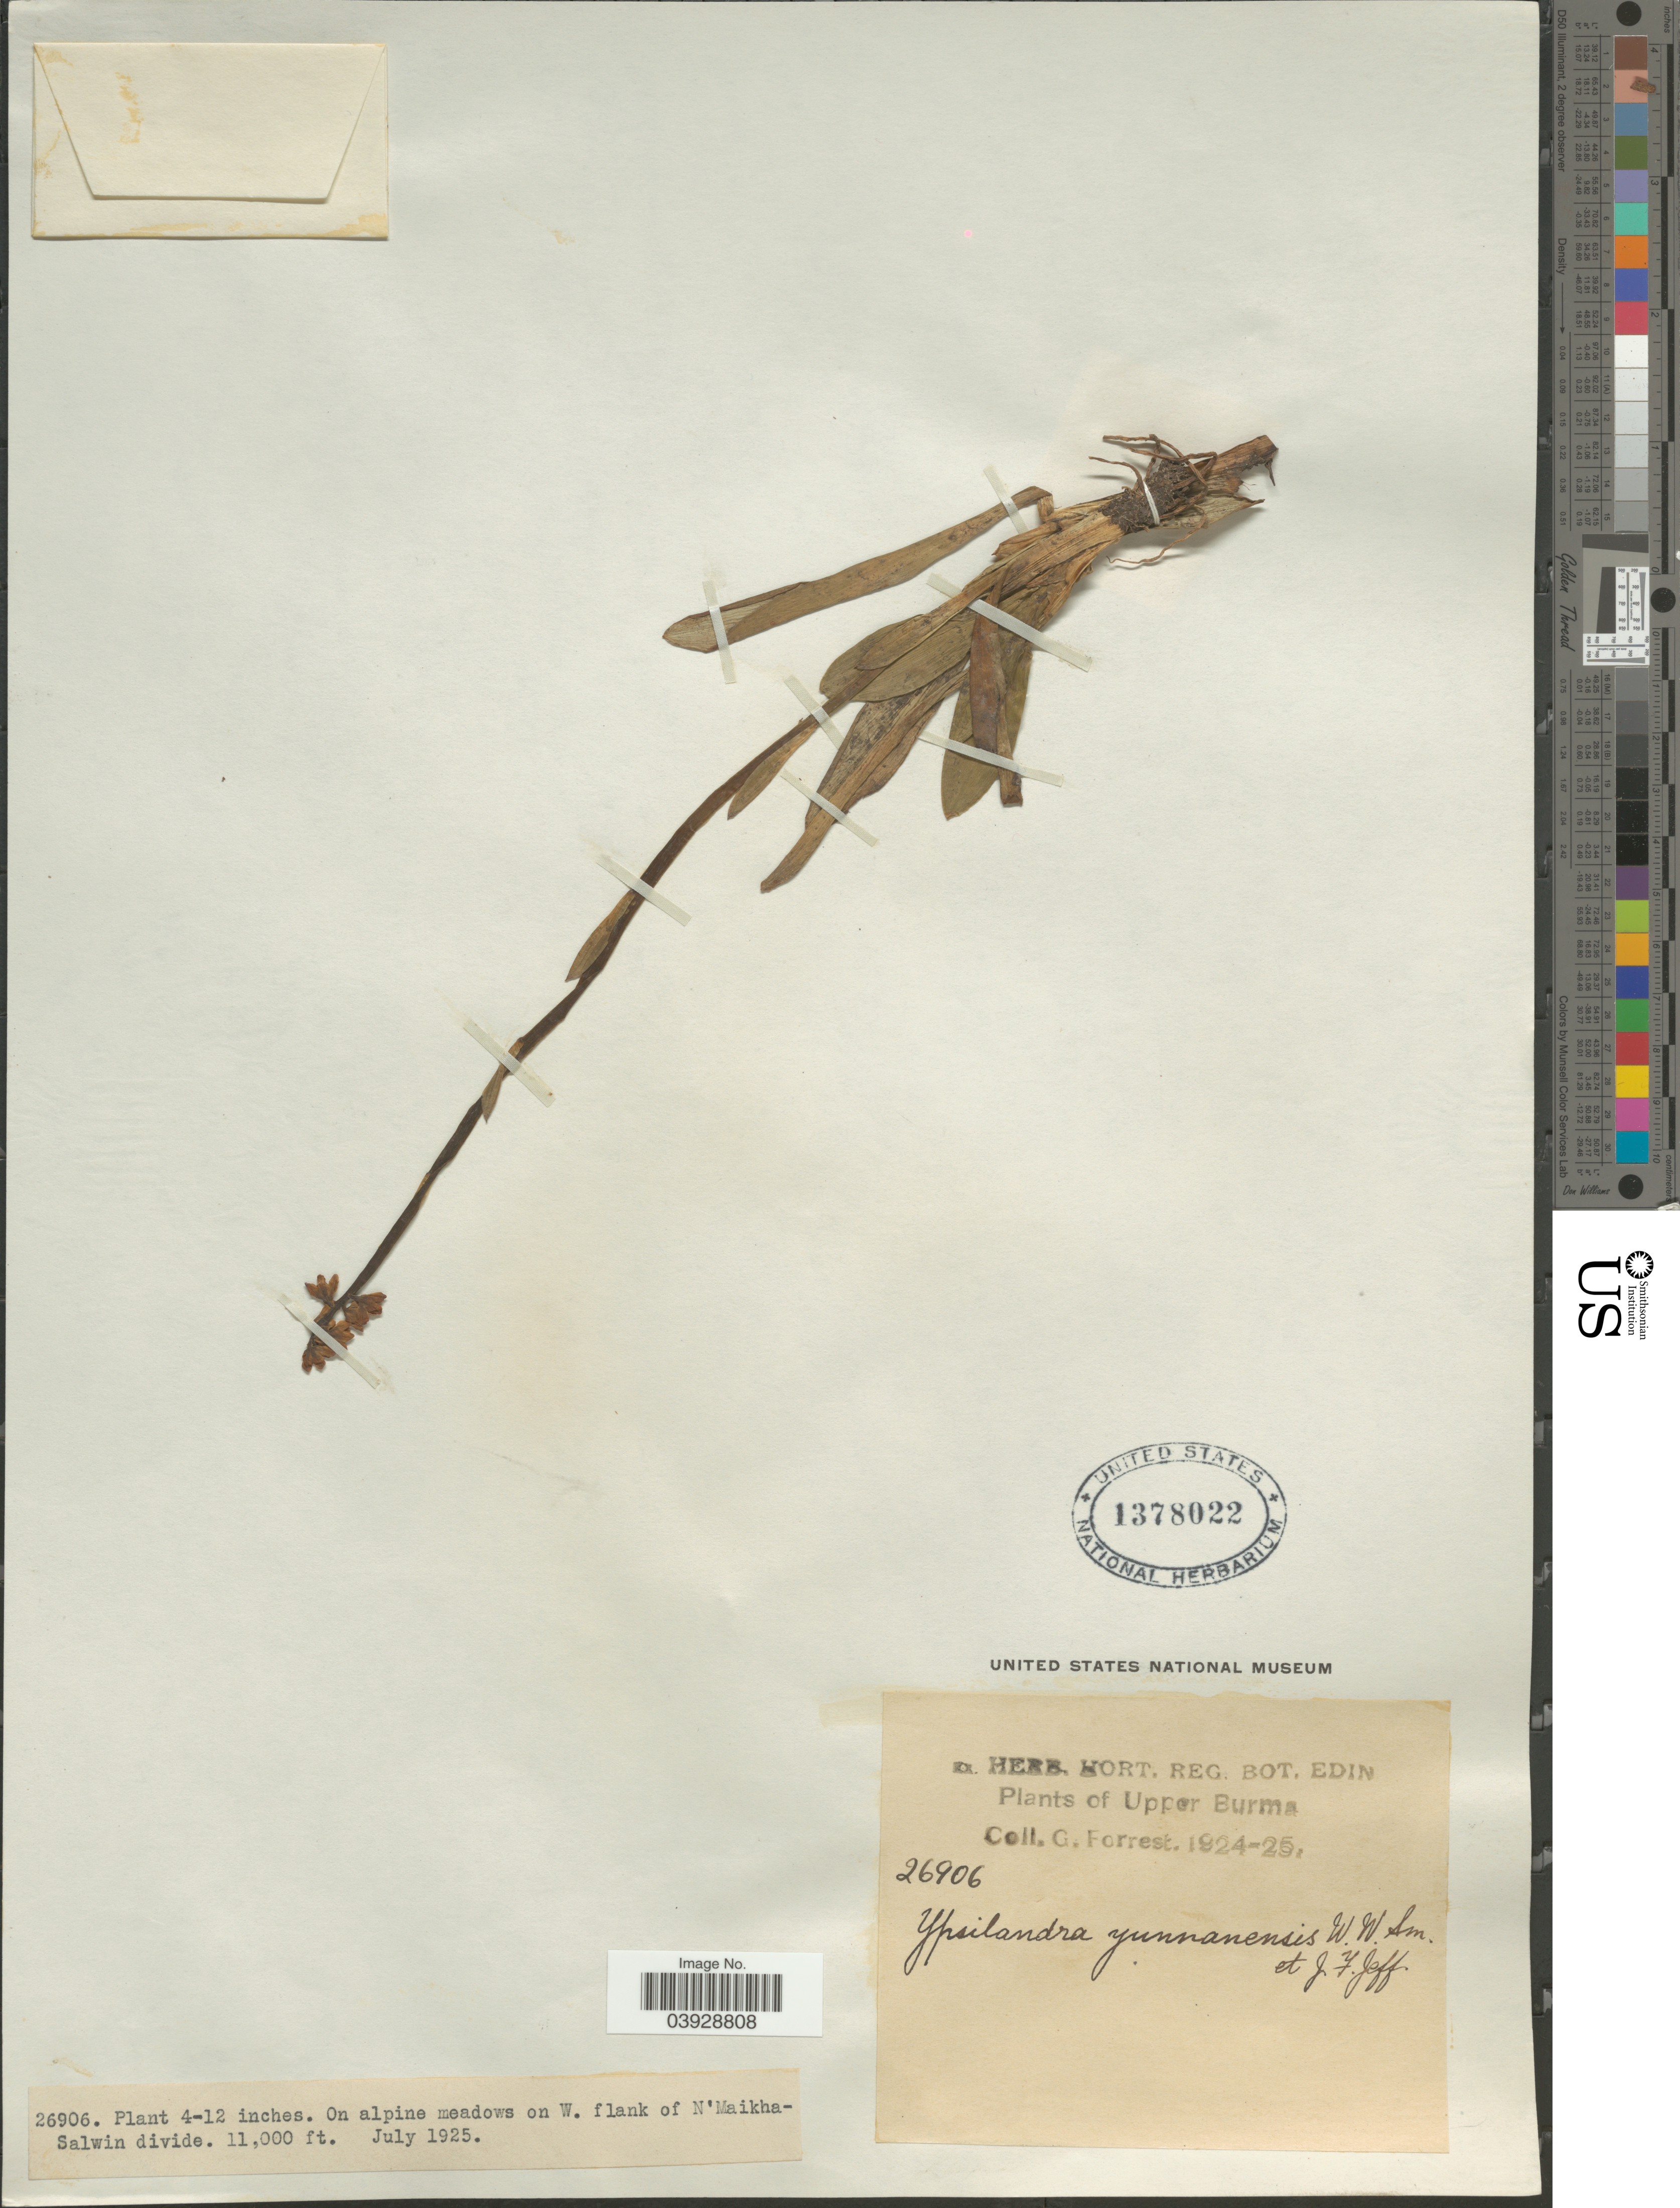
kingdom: Plantae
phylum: Tracheophyta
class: Liliopsida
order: Liliales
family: Melanthiaceae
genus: Ypsilandra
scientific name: Ypsilandra yunnanensis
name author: W.W. Sm. & Jeffrey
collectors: G. Forrest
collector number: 26906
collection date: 1925-07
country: Myanmar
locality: On W. flank of N'Maikha-Salwin divide. Upper Burma.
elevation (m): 3353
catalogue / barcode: US 1378022